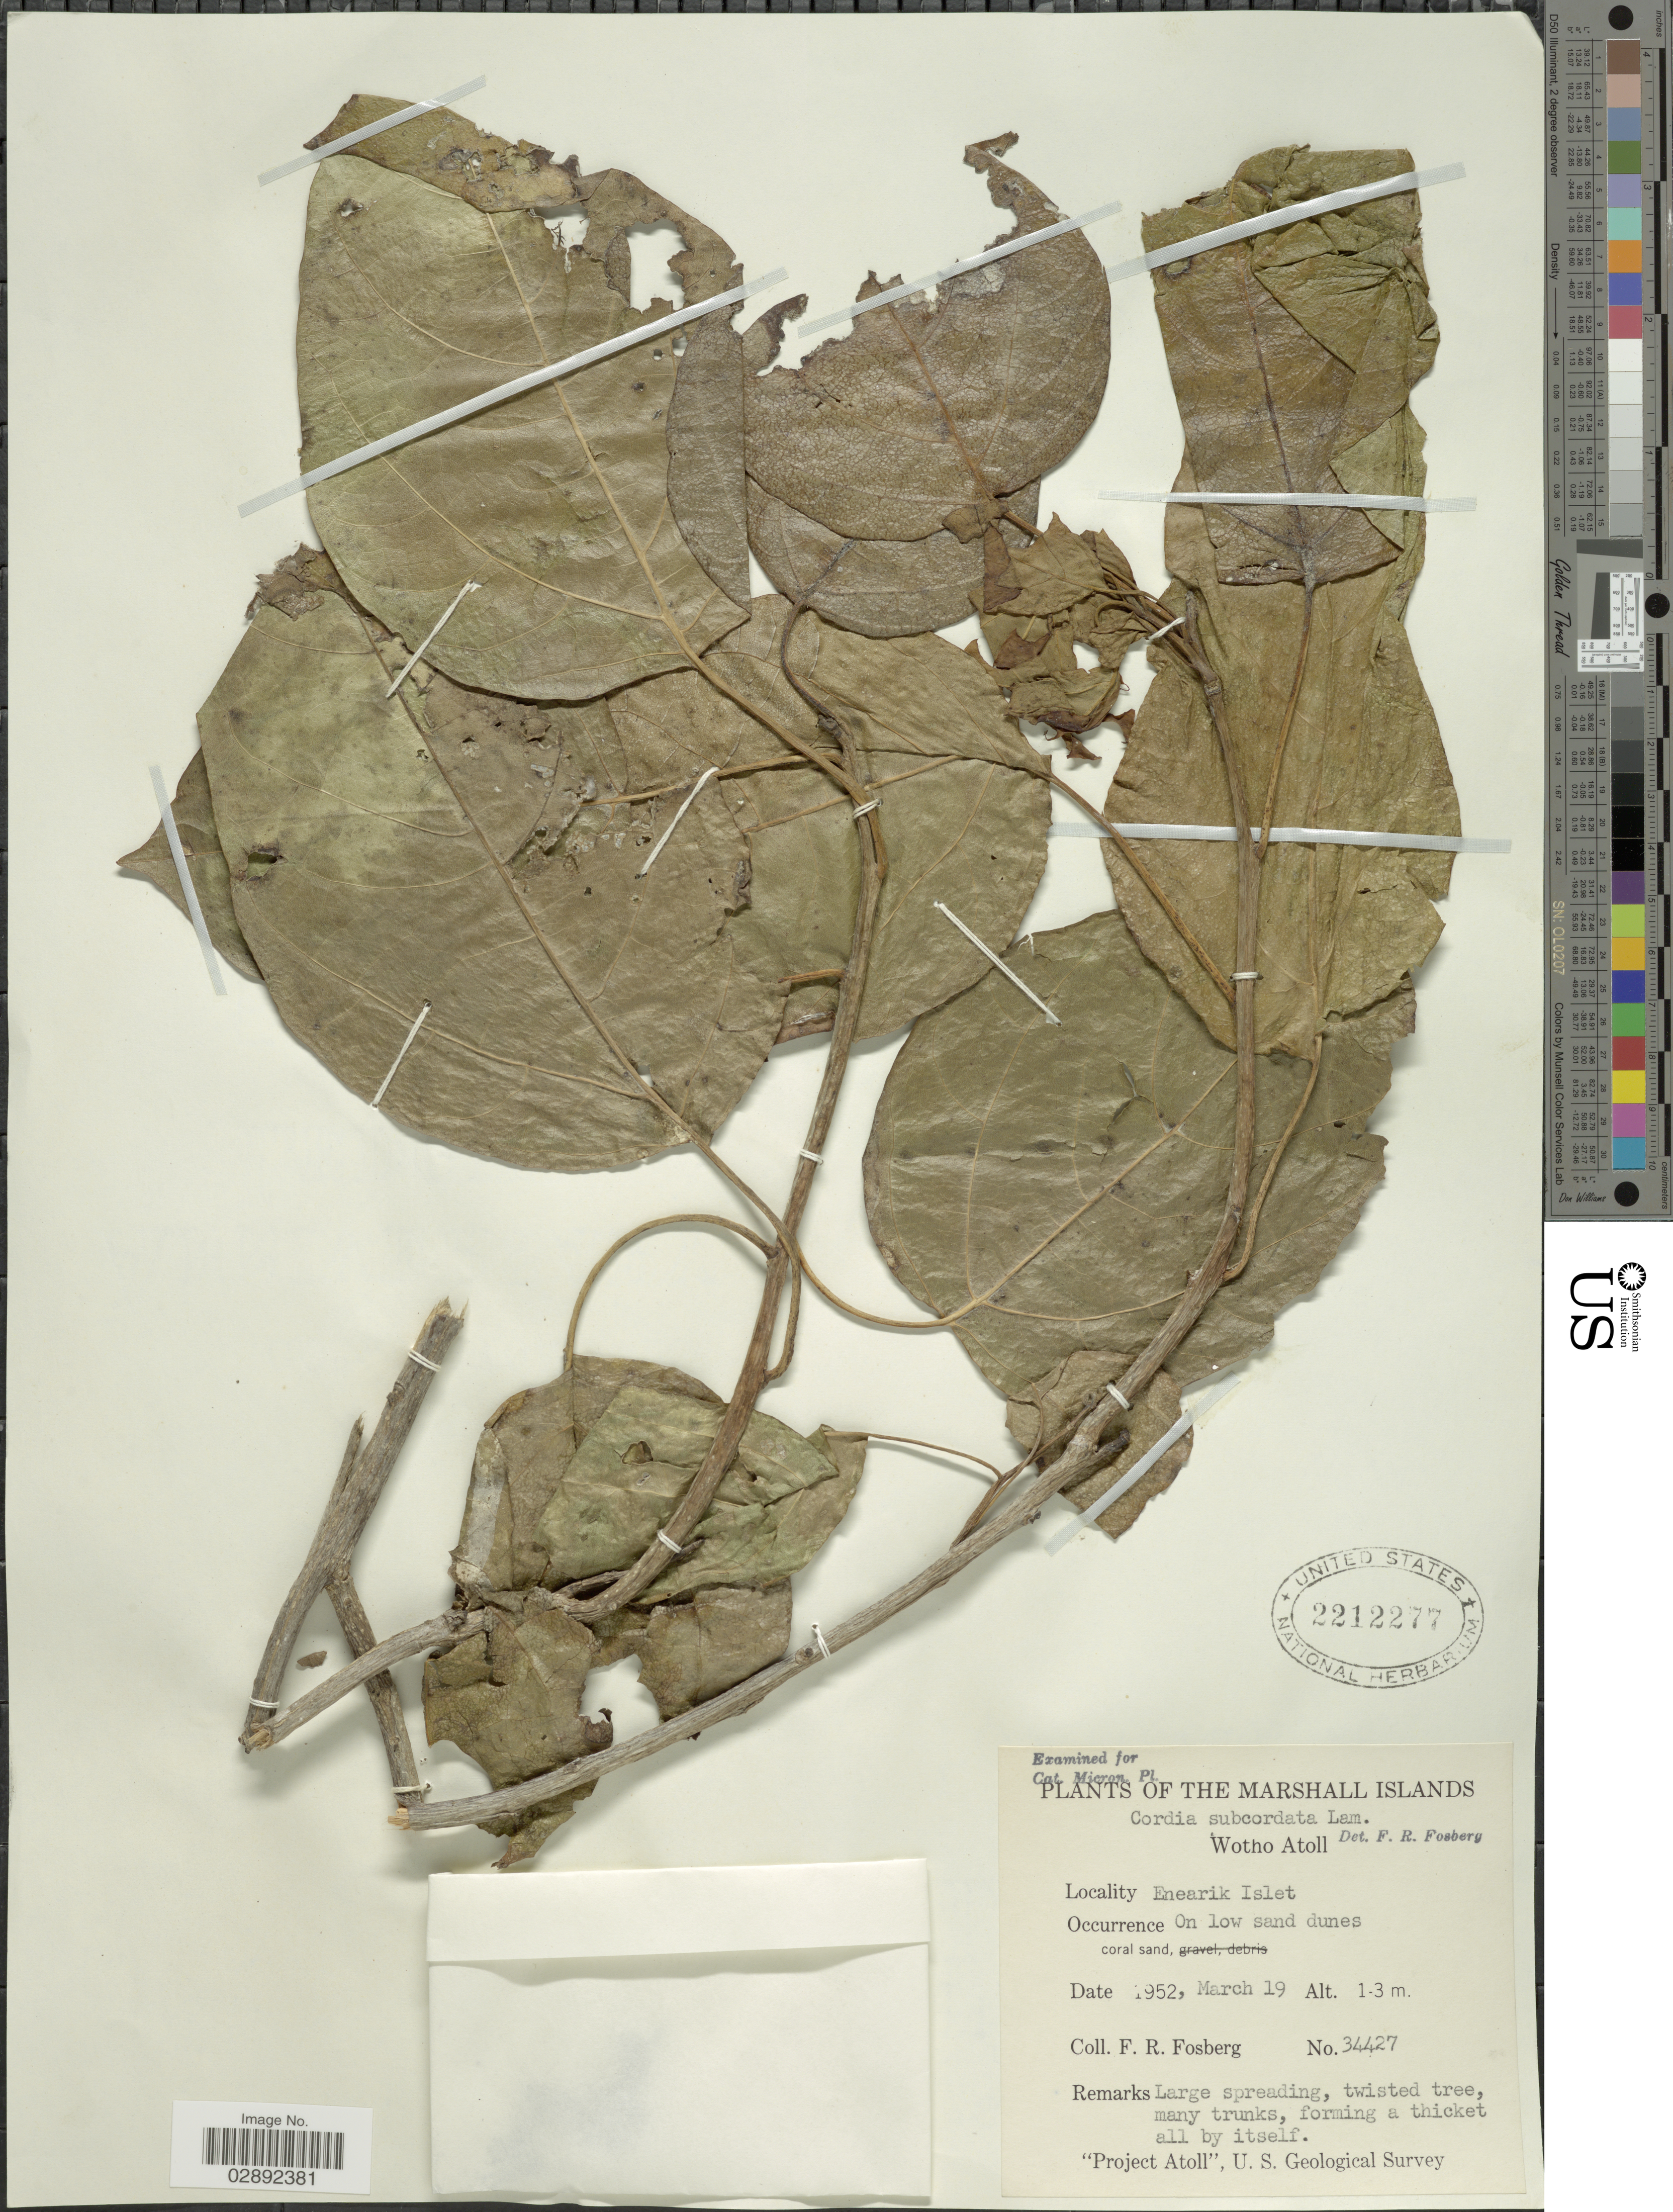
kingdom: Plantae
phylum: Tracheophyta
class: Magnoliopsida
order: Boraginales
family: Cordiaceae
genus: Cordia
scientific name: Cordia subcordata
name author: Lam.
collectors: F. R. Fosberg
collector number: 34427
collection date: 1952-03-19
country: Marshall Islands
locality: Marshall Islands. Wotho Atoll. Enearik Islet.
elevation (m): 1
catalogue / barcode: US 2212277